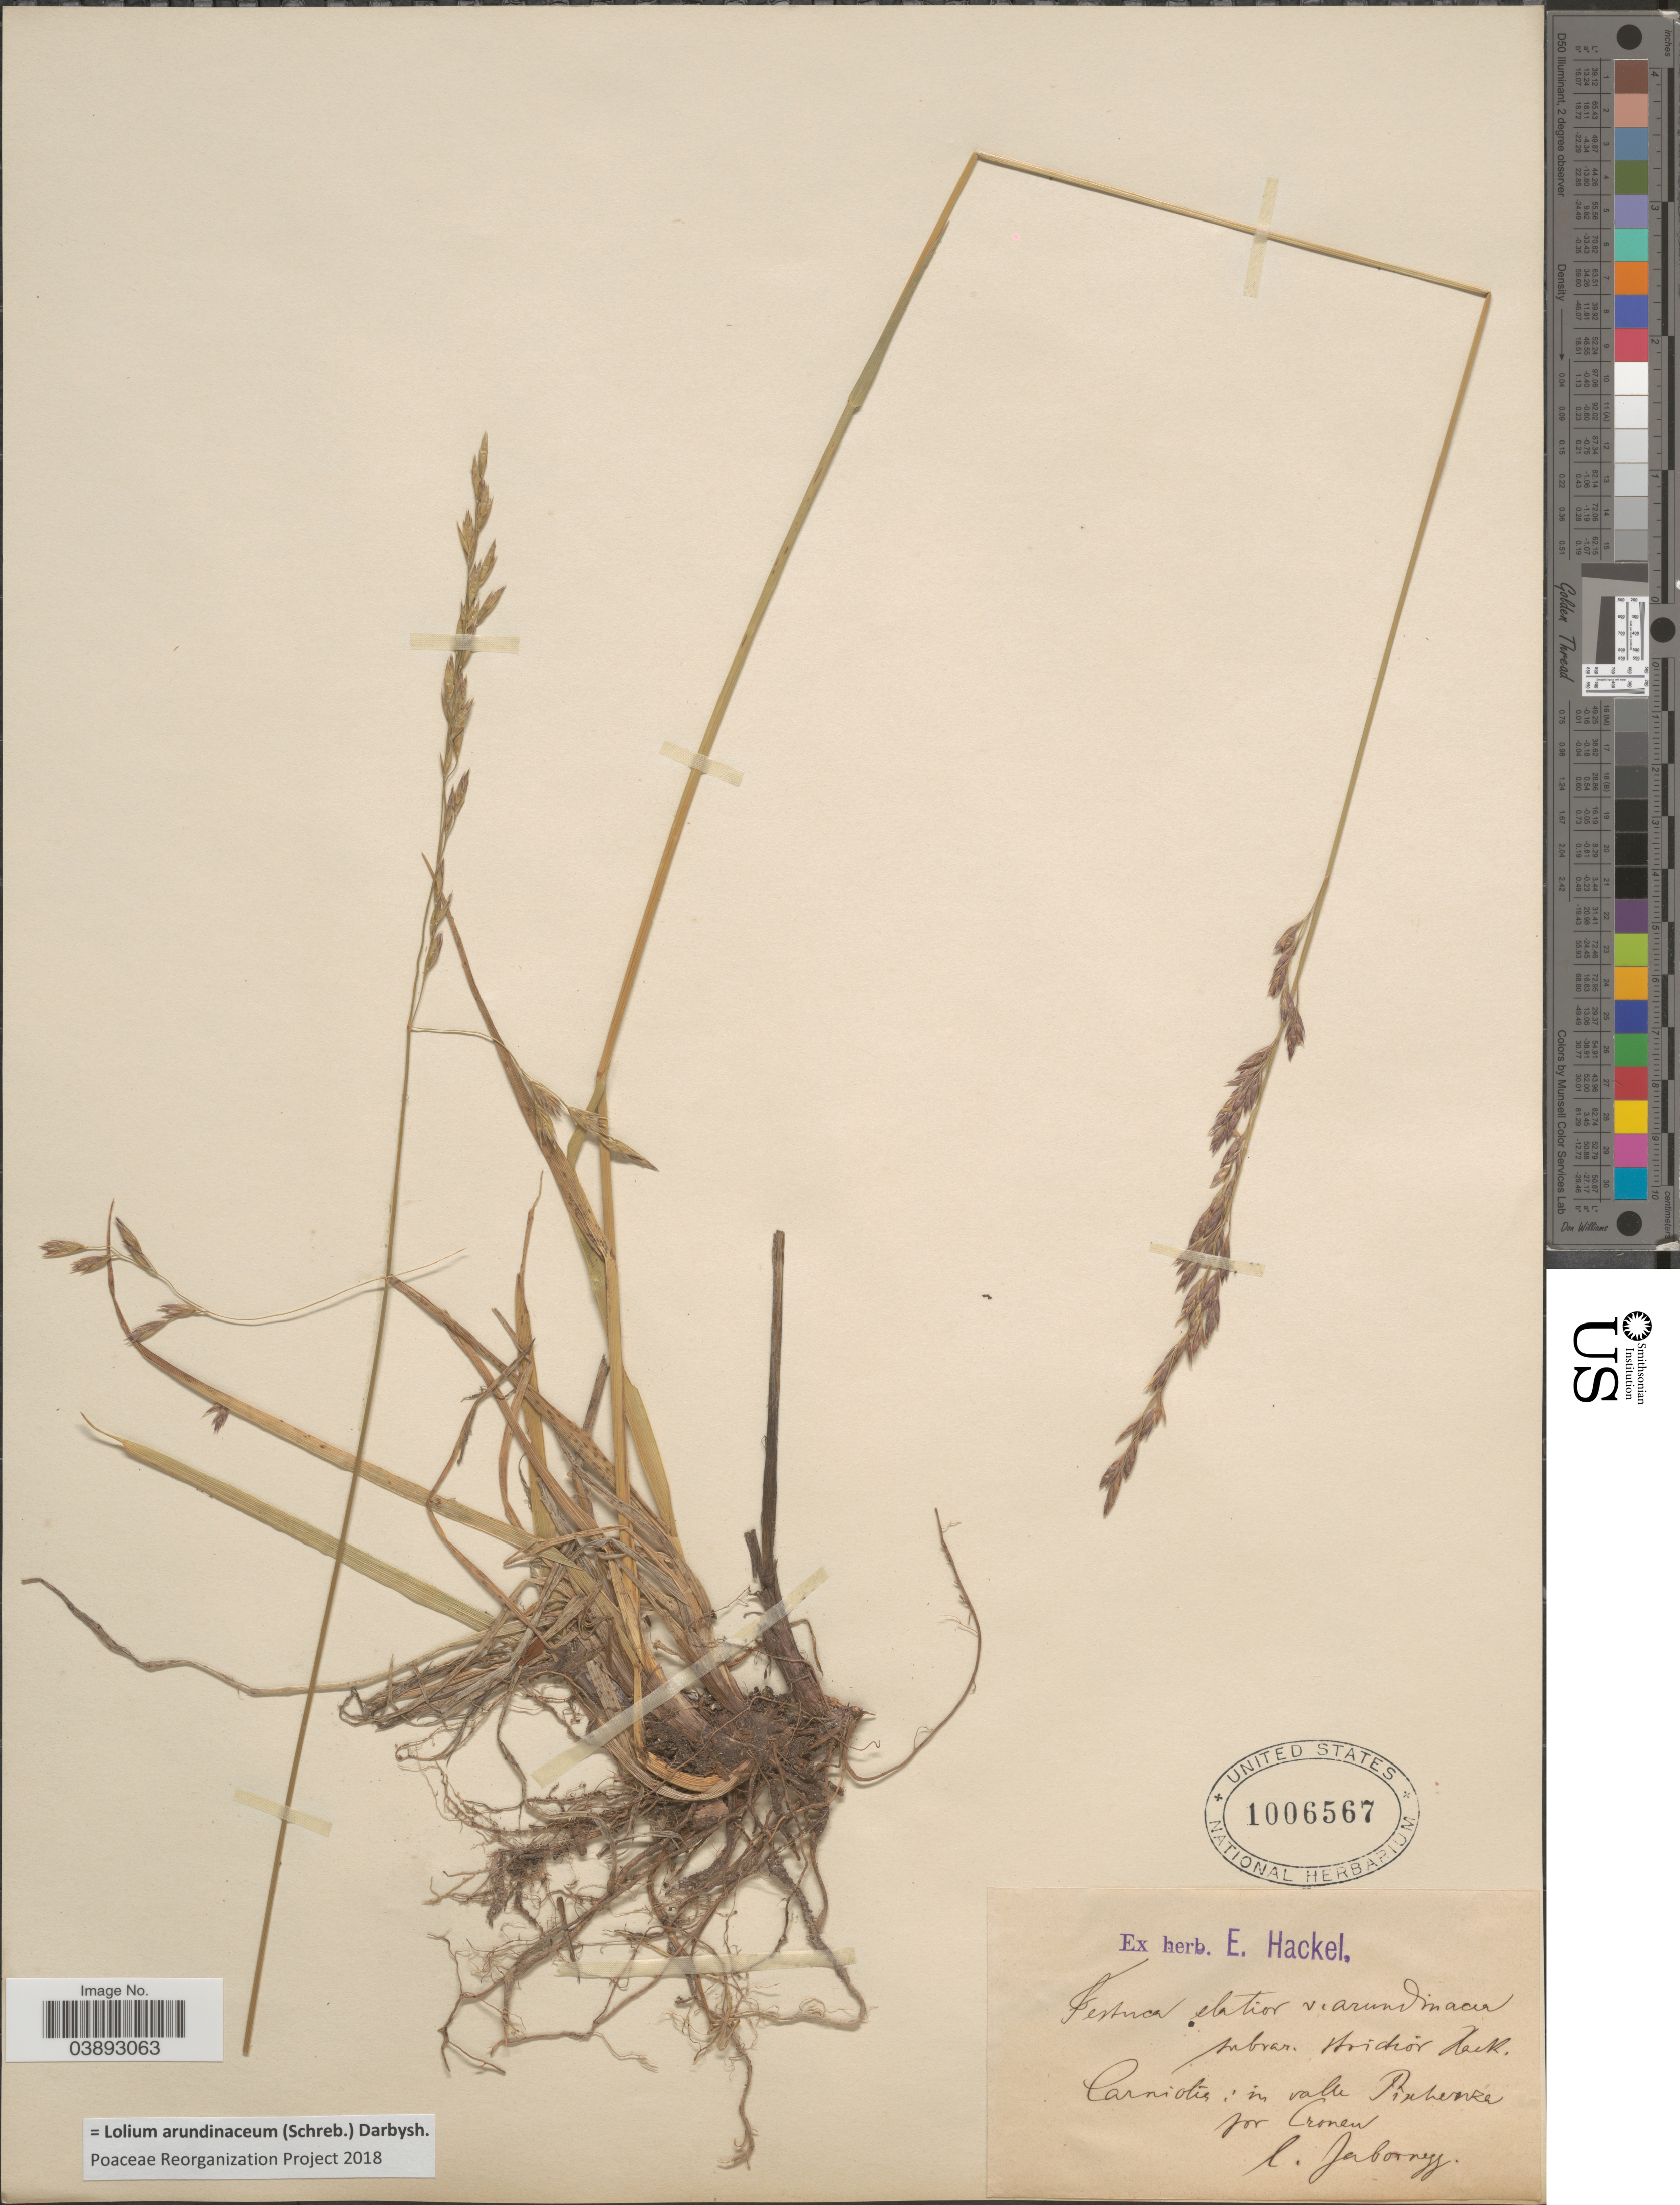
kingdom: Plantae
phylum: Tracheophyta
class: Liliopsida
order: Poales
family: Poaceae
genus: Lolium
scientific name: Lolium arundinaceum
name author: (Schreb.) Darbysh.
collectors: Jabornegg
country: Slovenia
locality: Carniola: in valle Pischenza pr Cronau.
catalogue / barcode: US 1006567